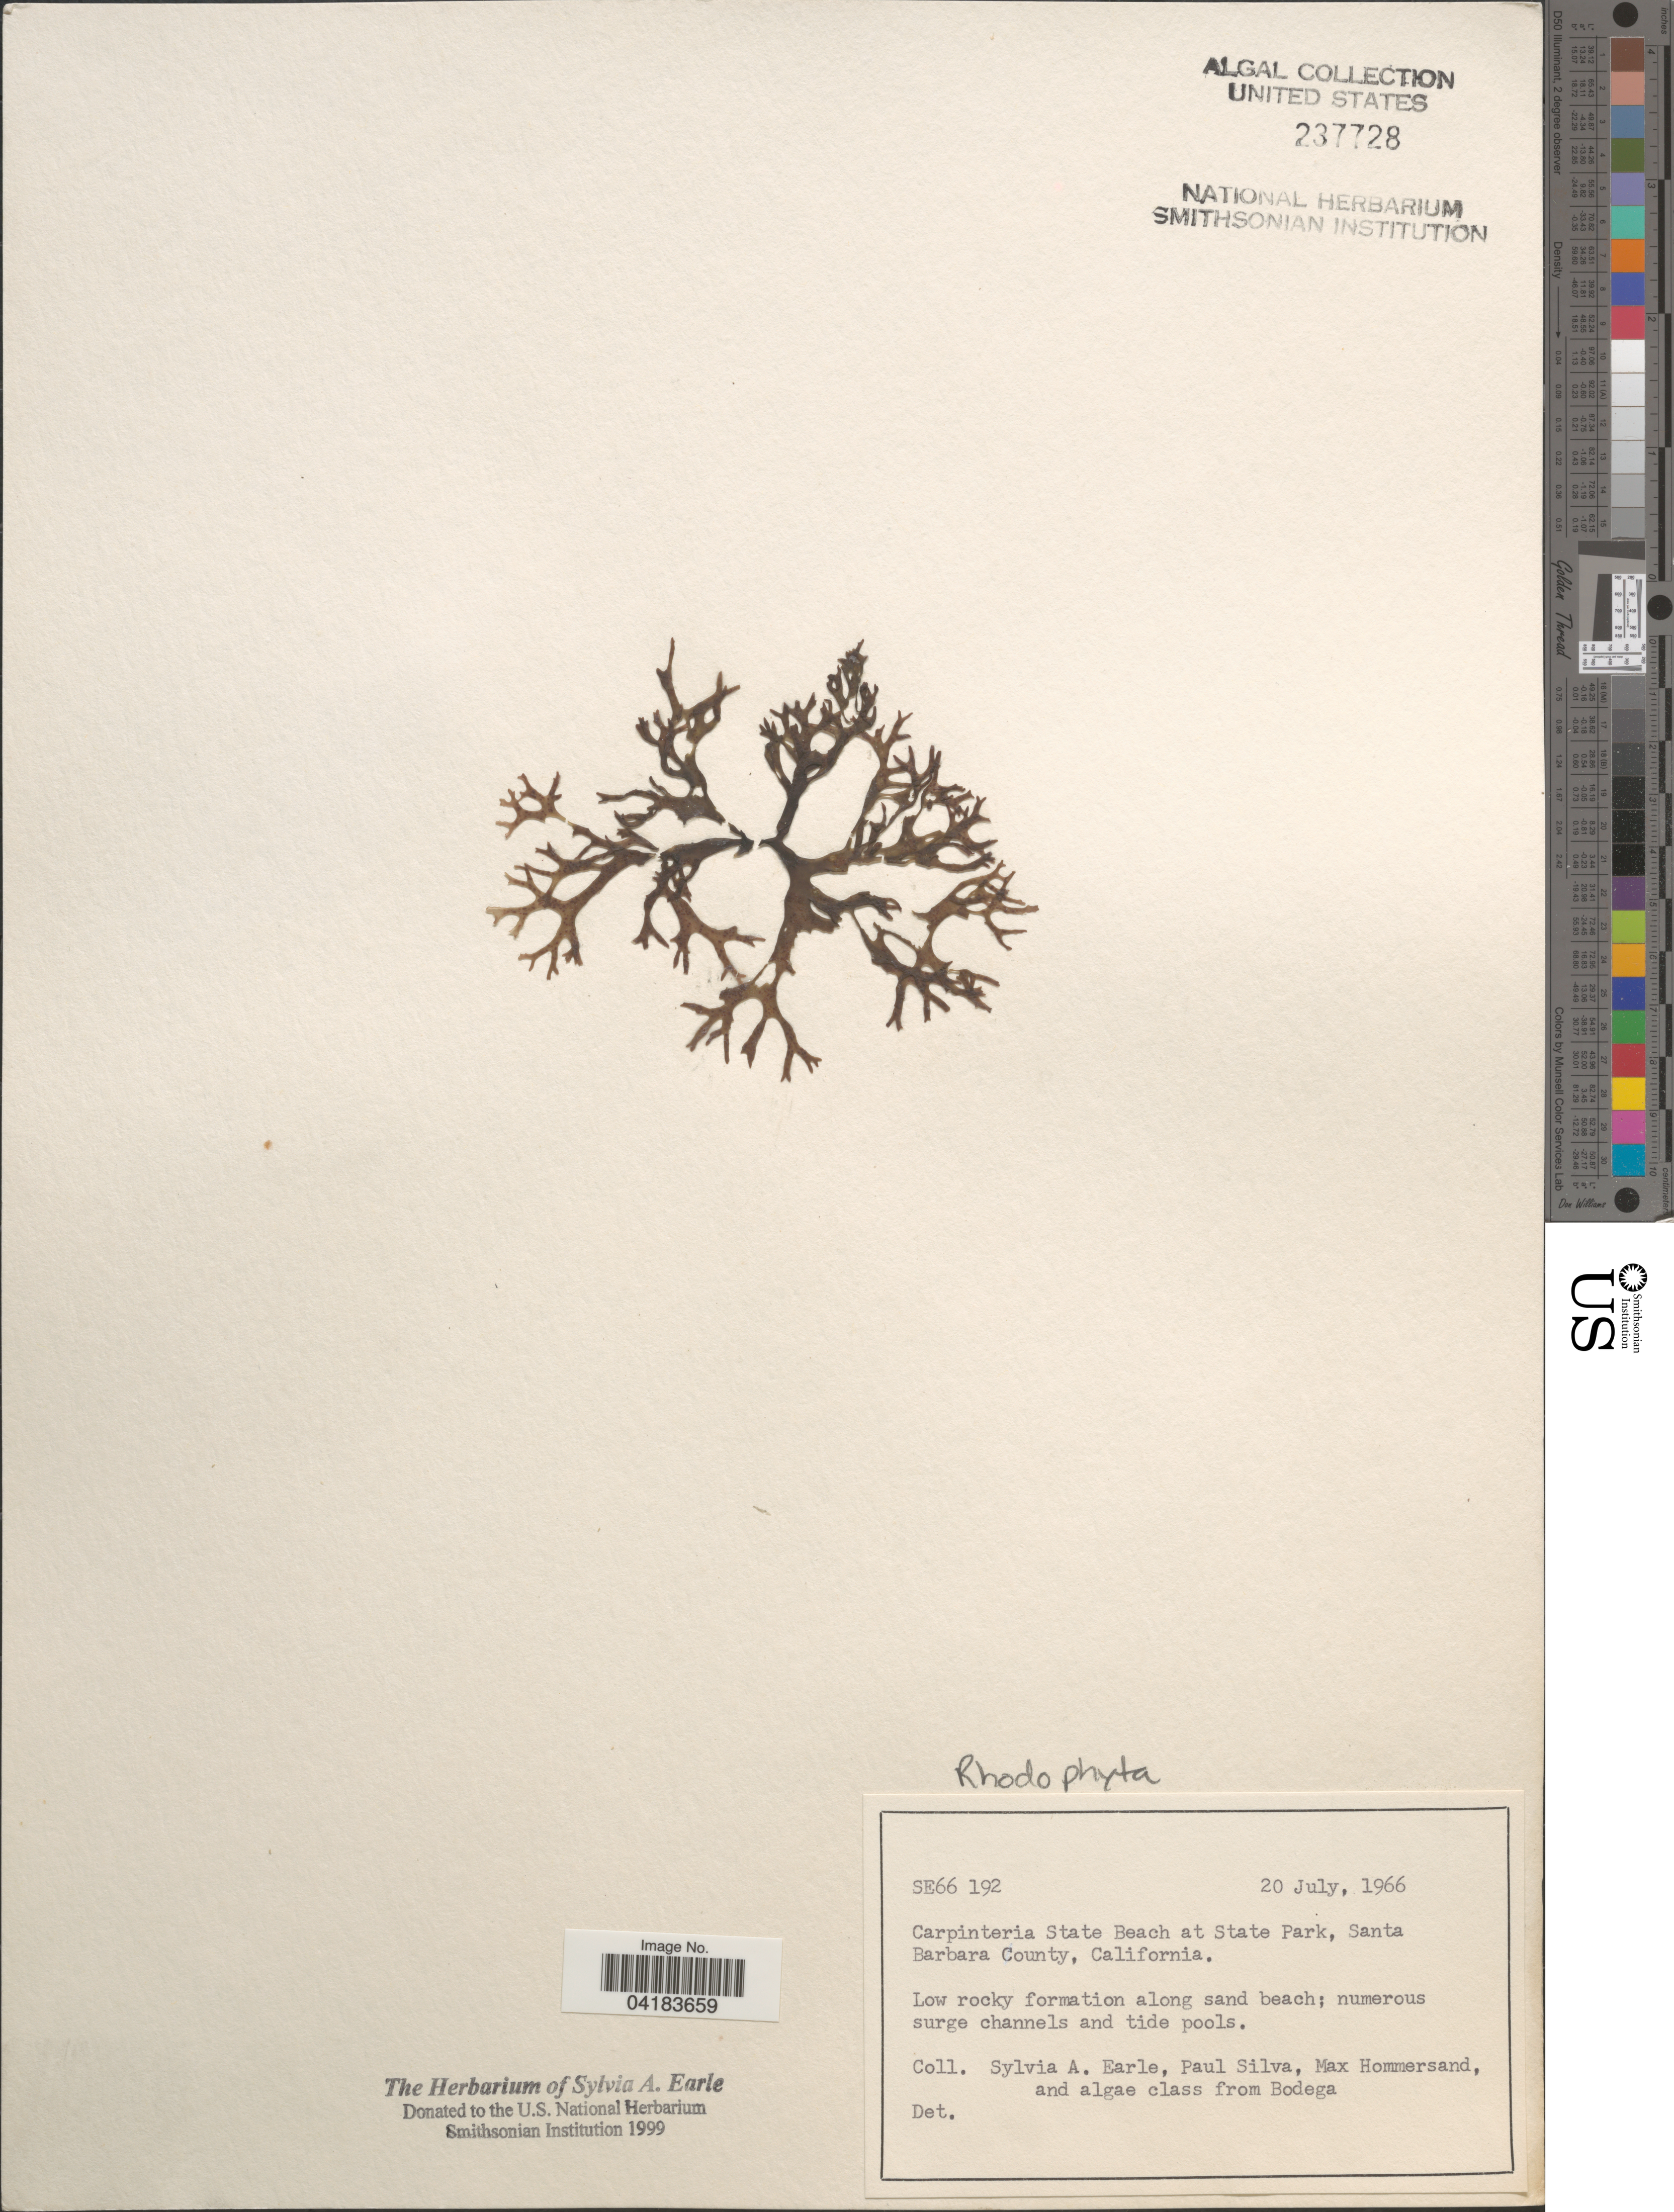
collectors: S. A. Earle, P. C. Silva, M. H. Hommersand & Bodega Algae Class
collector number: SE66192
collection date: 1966-07-20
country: United States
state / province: California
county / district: Santa Barbara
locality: Carpinteria State Beach at State Park, Santa Barbara County.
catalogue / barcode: US 237728